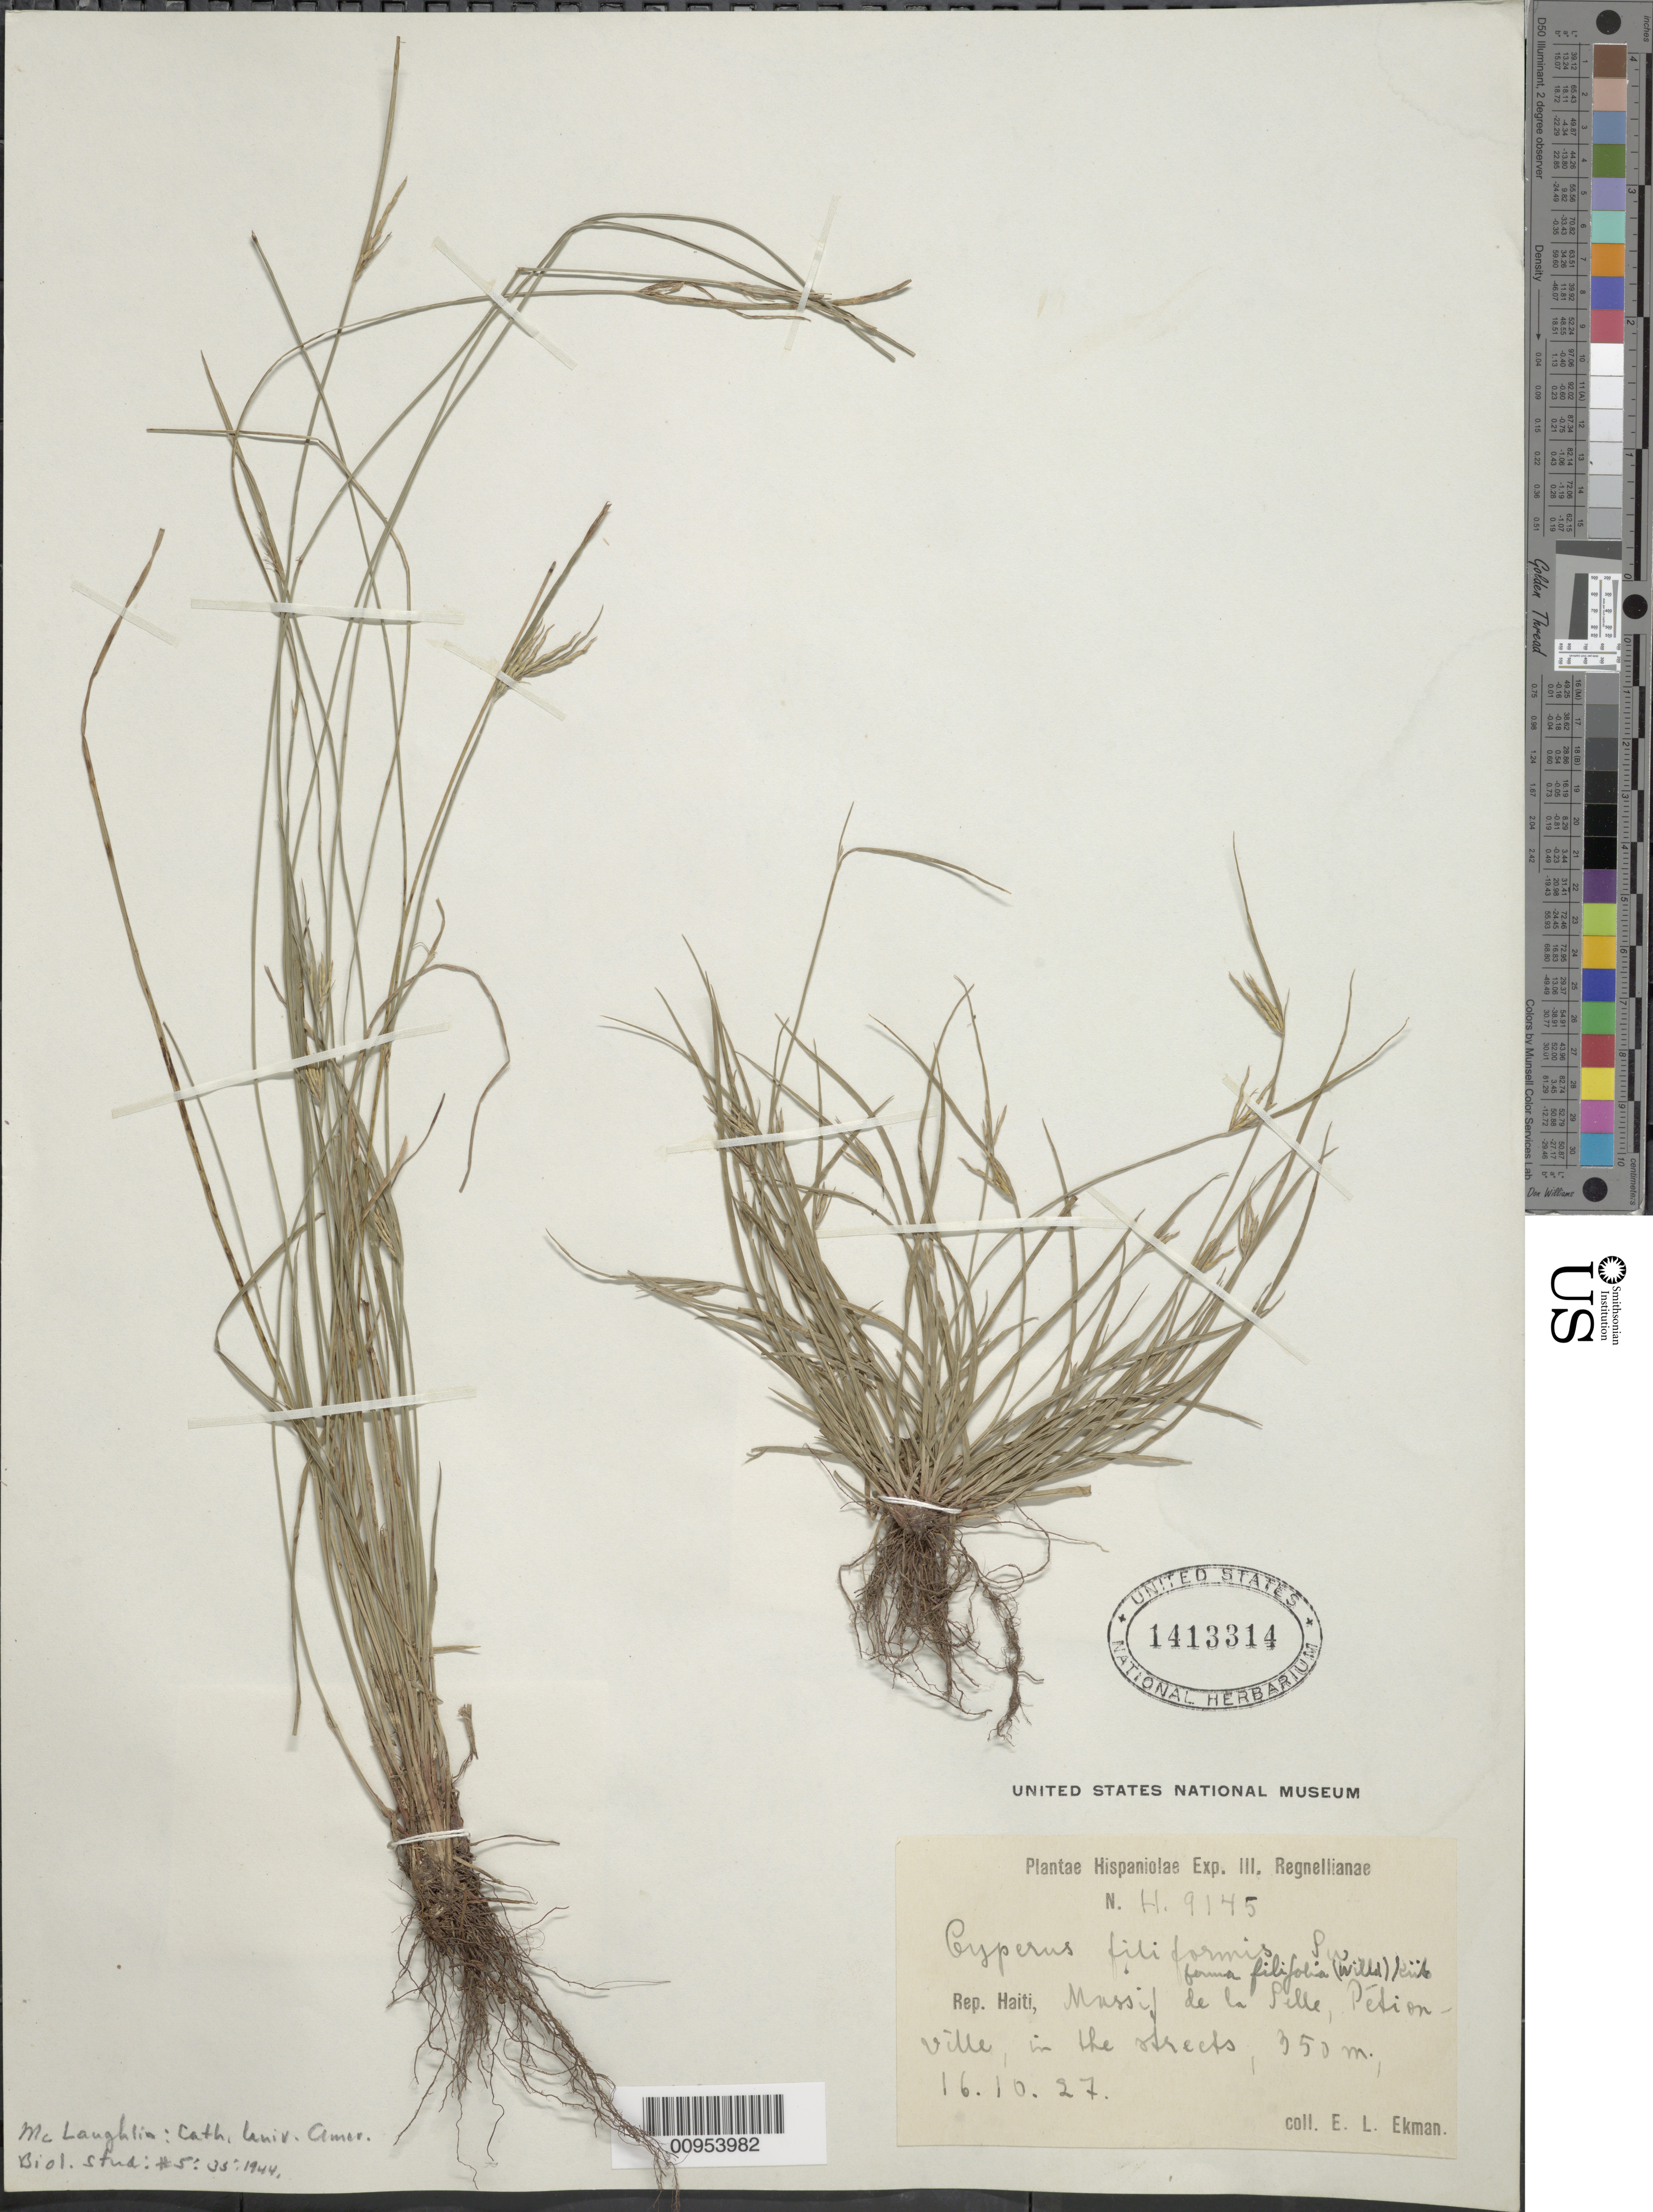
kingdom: Plantae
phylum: Tracheophyta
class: Liliopsida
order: Poales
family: Cyperaceae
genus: Cyperus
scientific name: Cyperus filiformis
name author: Sw.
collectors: E. L. Ekman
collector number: H 9145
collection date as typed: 16 Oct 1927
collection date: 1927-10-16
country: Haiti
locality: Massif de la Selle, Pétionville, streets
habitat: In the streets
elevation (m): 350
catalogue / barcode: US 1413314